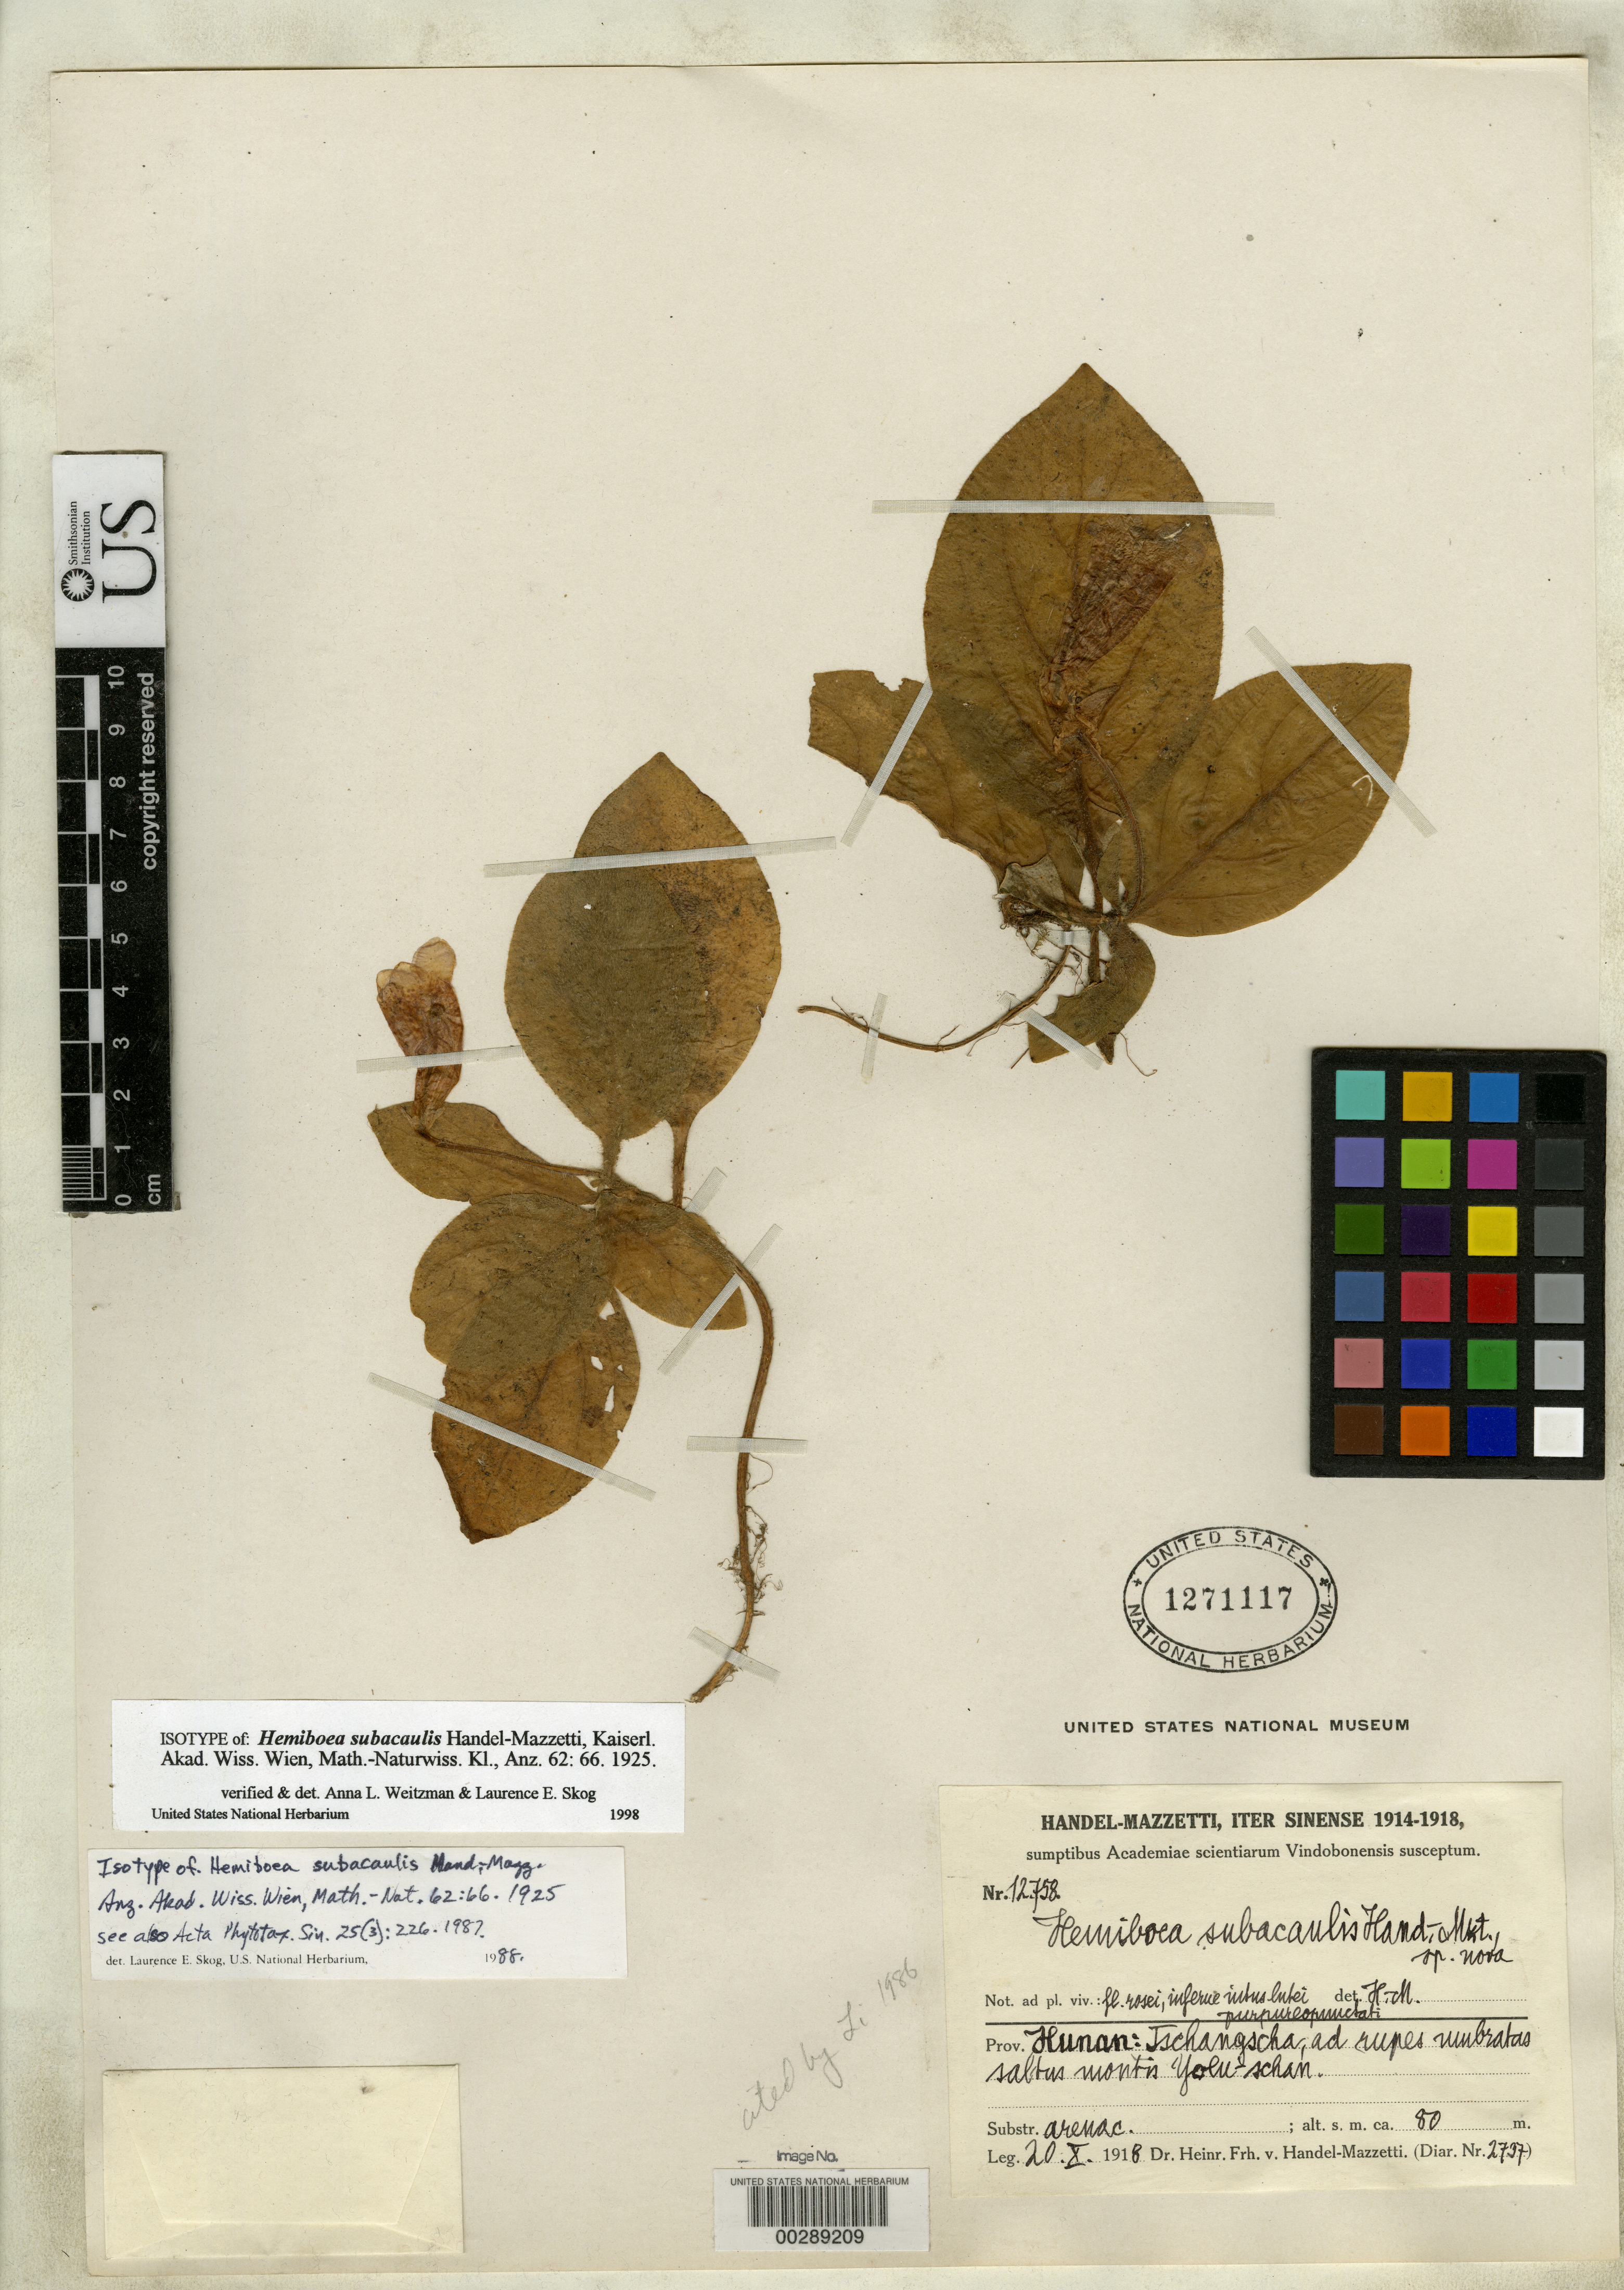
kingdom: Plantae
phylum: Tracheophyta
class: Magnoliopsida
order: Lamiales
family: Gesneriaceae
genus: Hemiboea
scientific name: Hemiboea subacaulis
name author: Hand.-Mazz.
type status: Isotype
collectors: H. Handel-Mazzetti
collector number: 12758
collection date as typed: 20 Oct 1918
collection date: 1918-10-20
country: China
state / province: Hunan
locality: Ischangscha, ad rupes umbratas saltus montis Yolu-Schan.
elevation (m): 80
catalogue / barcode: US 1271117